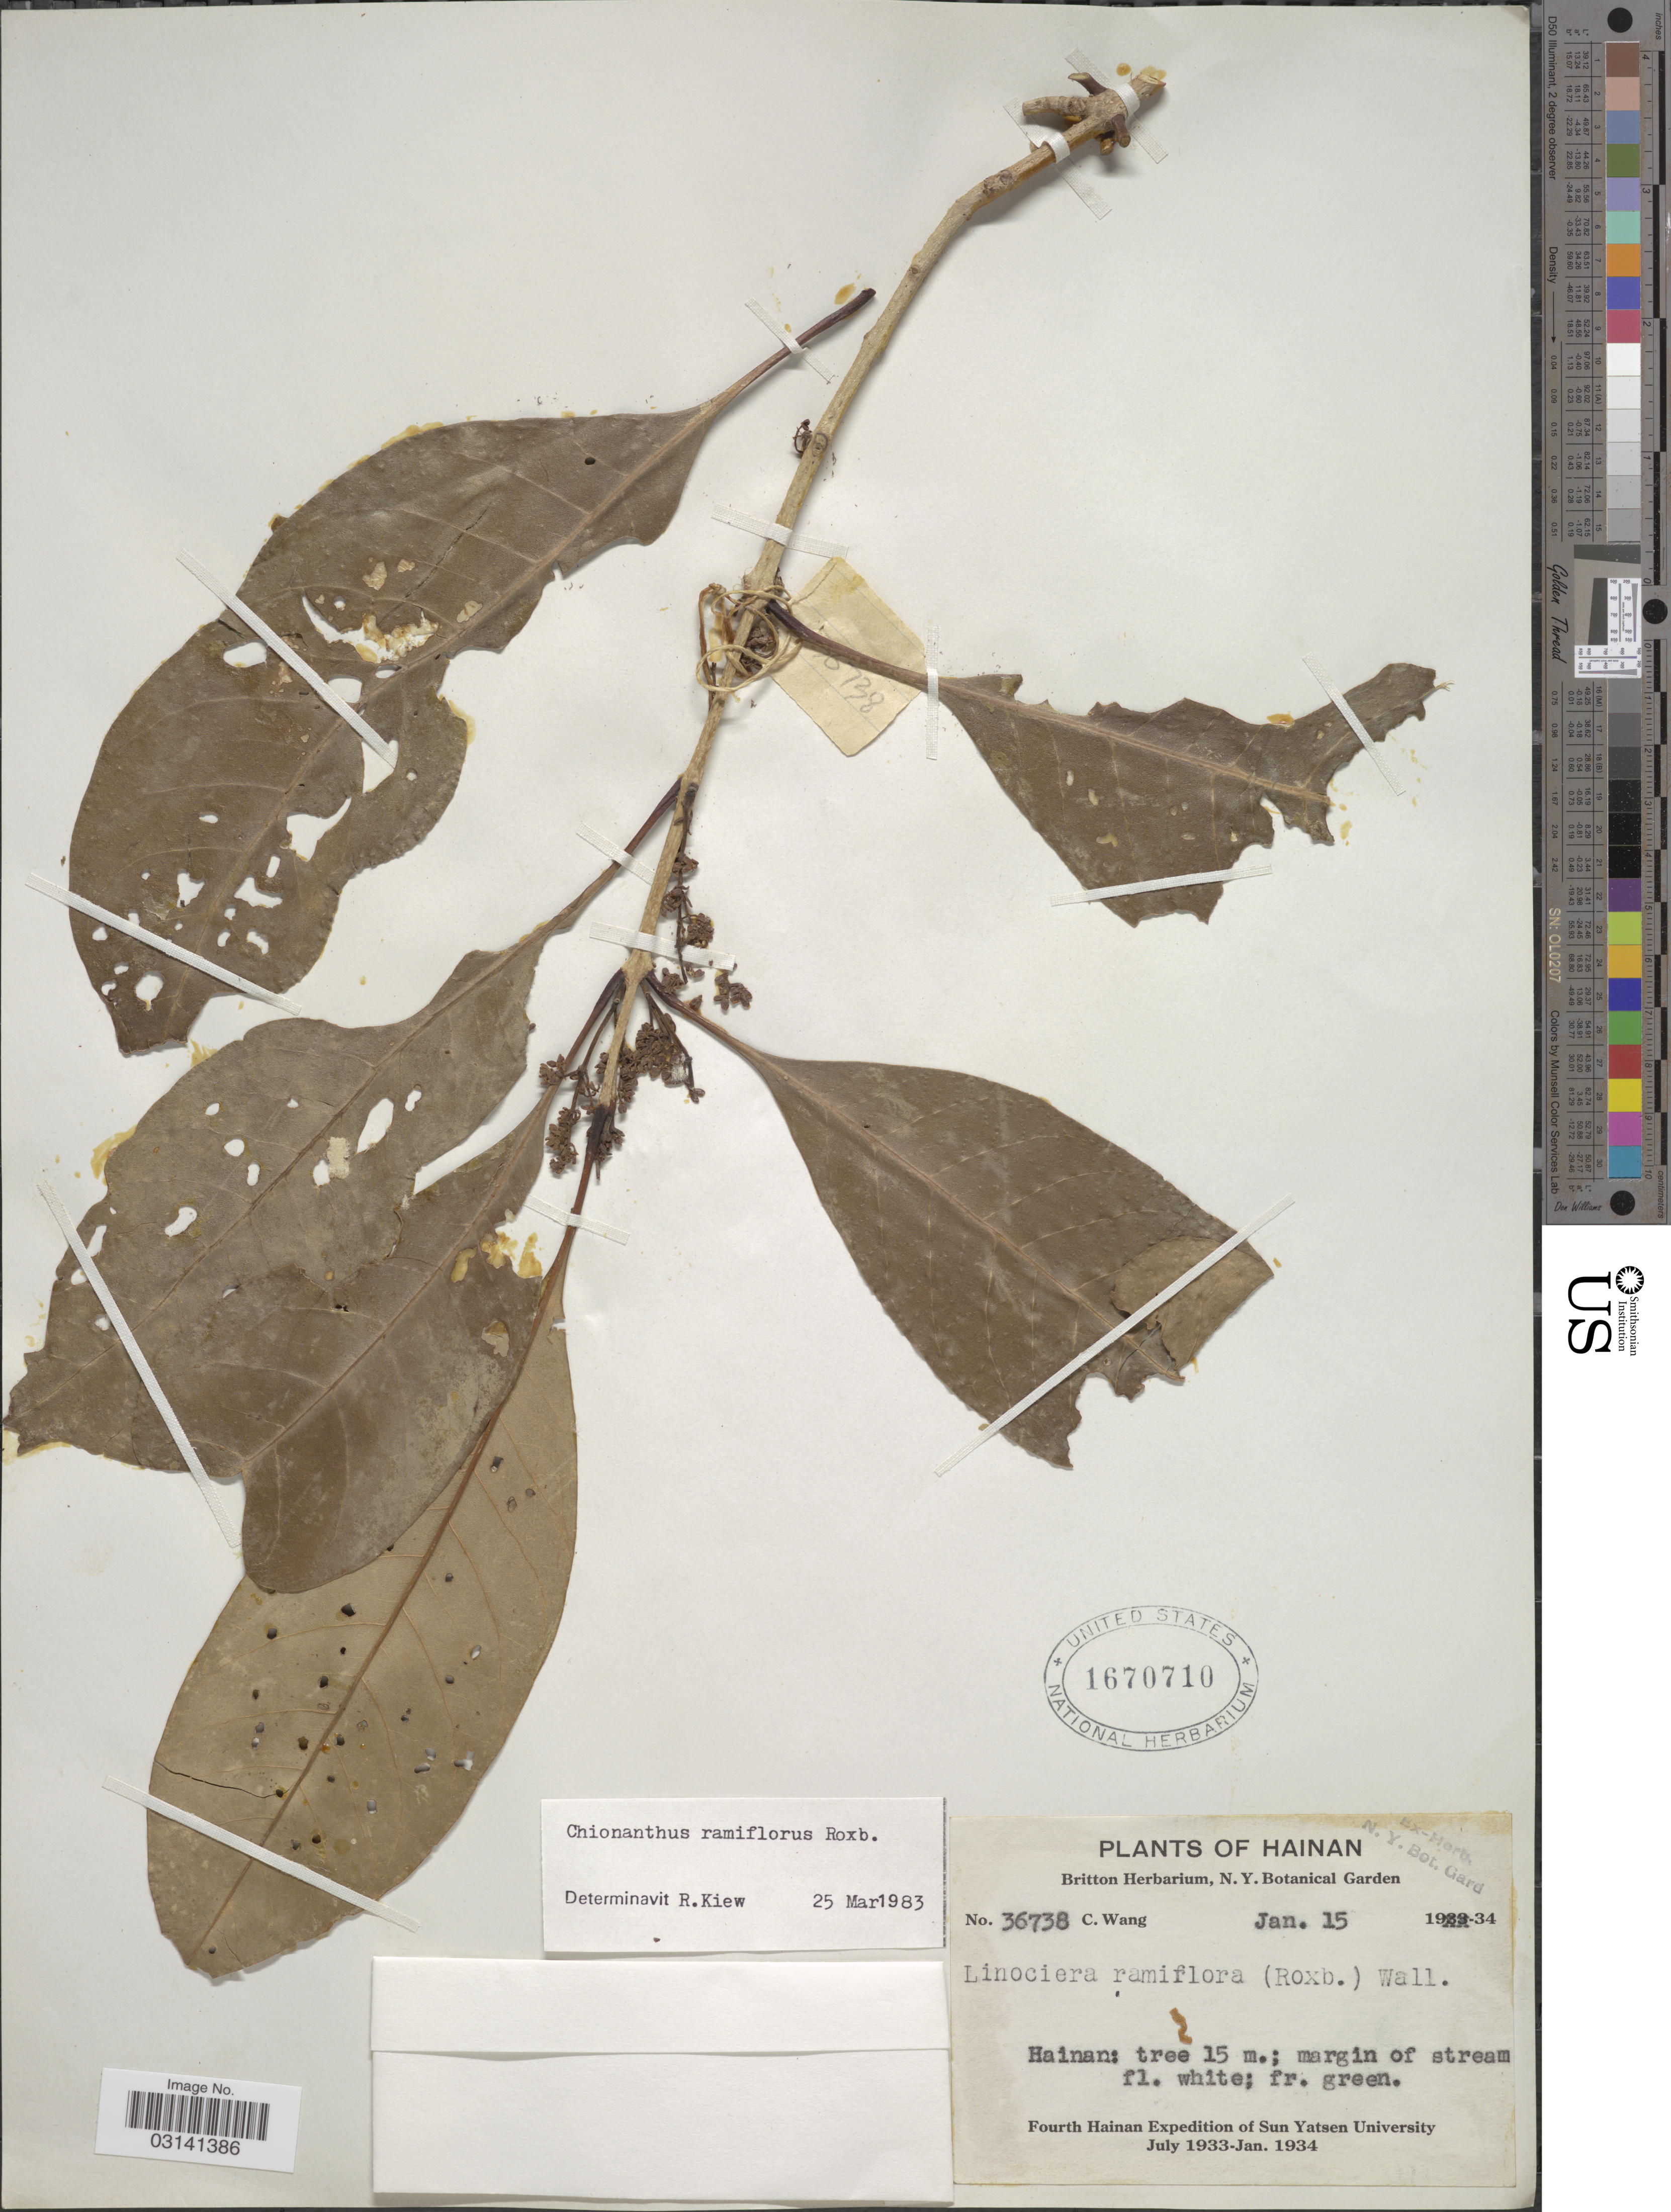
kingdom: Plantae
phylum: Tracheophyta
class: Magnoliopsida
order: Lamiales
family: Oleaceae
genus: Chionanthus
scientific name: Chionanthus ramiflorus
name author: Roxb.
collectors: C. Wang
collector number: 36738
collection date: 1934-01-15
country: China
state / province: Hainan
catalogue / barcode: US 1670710